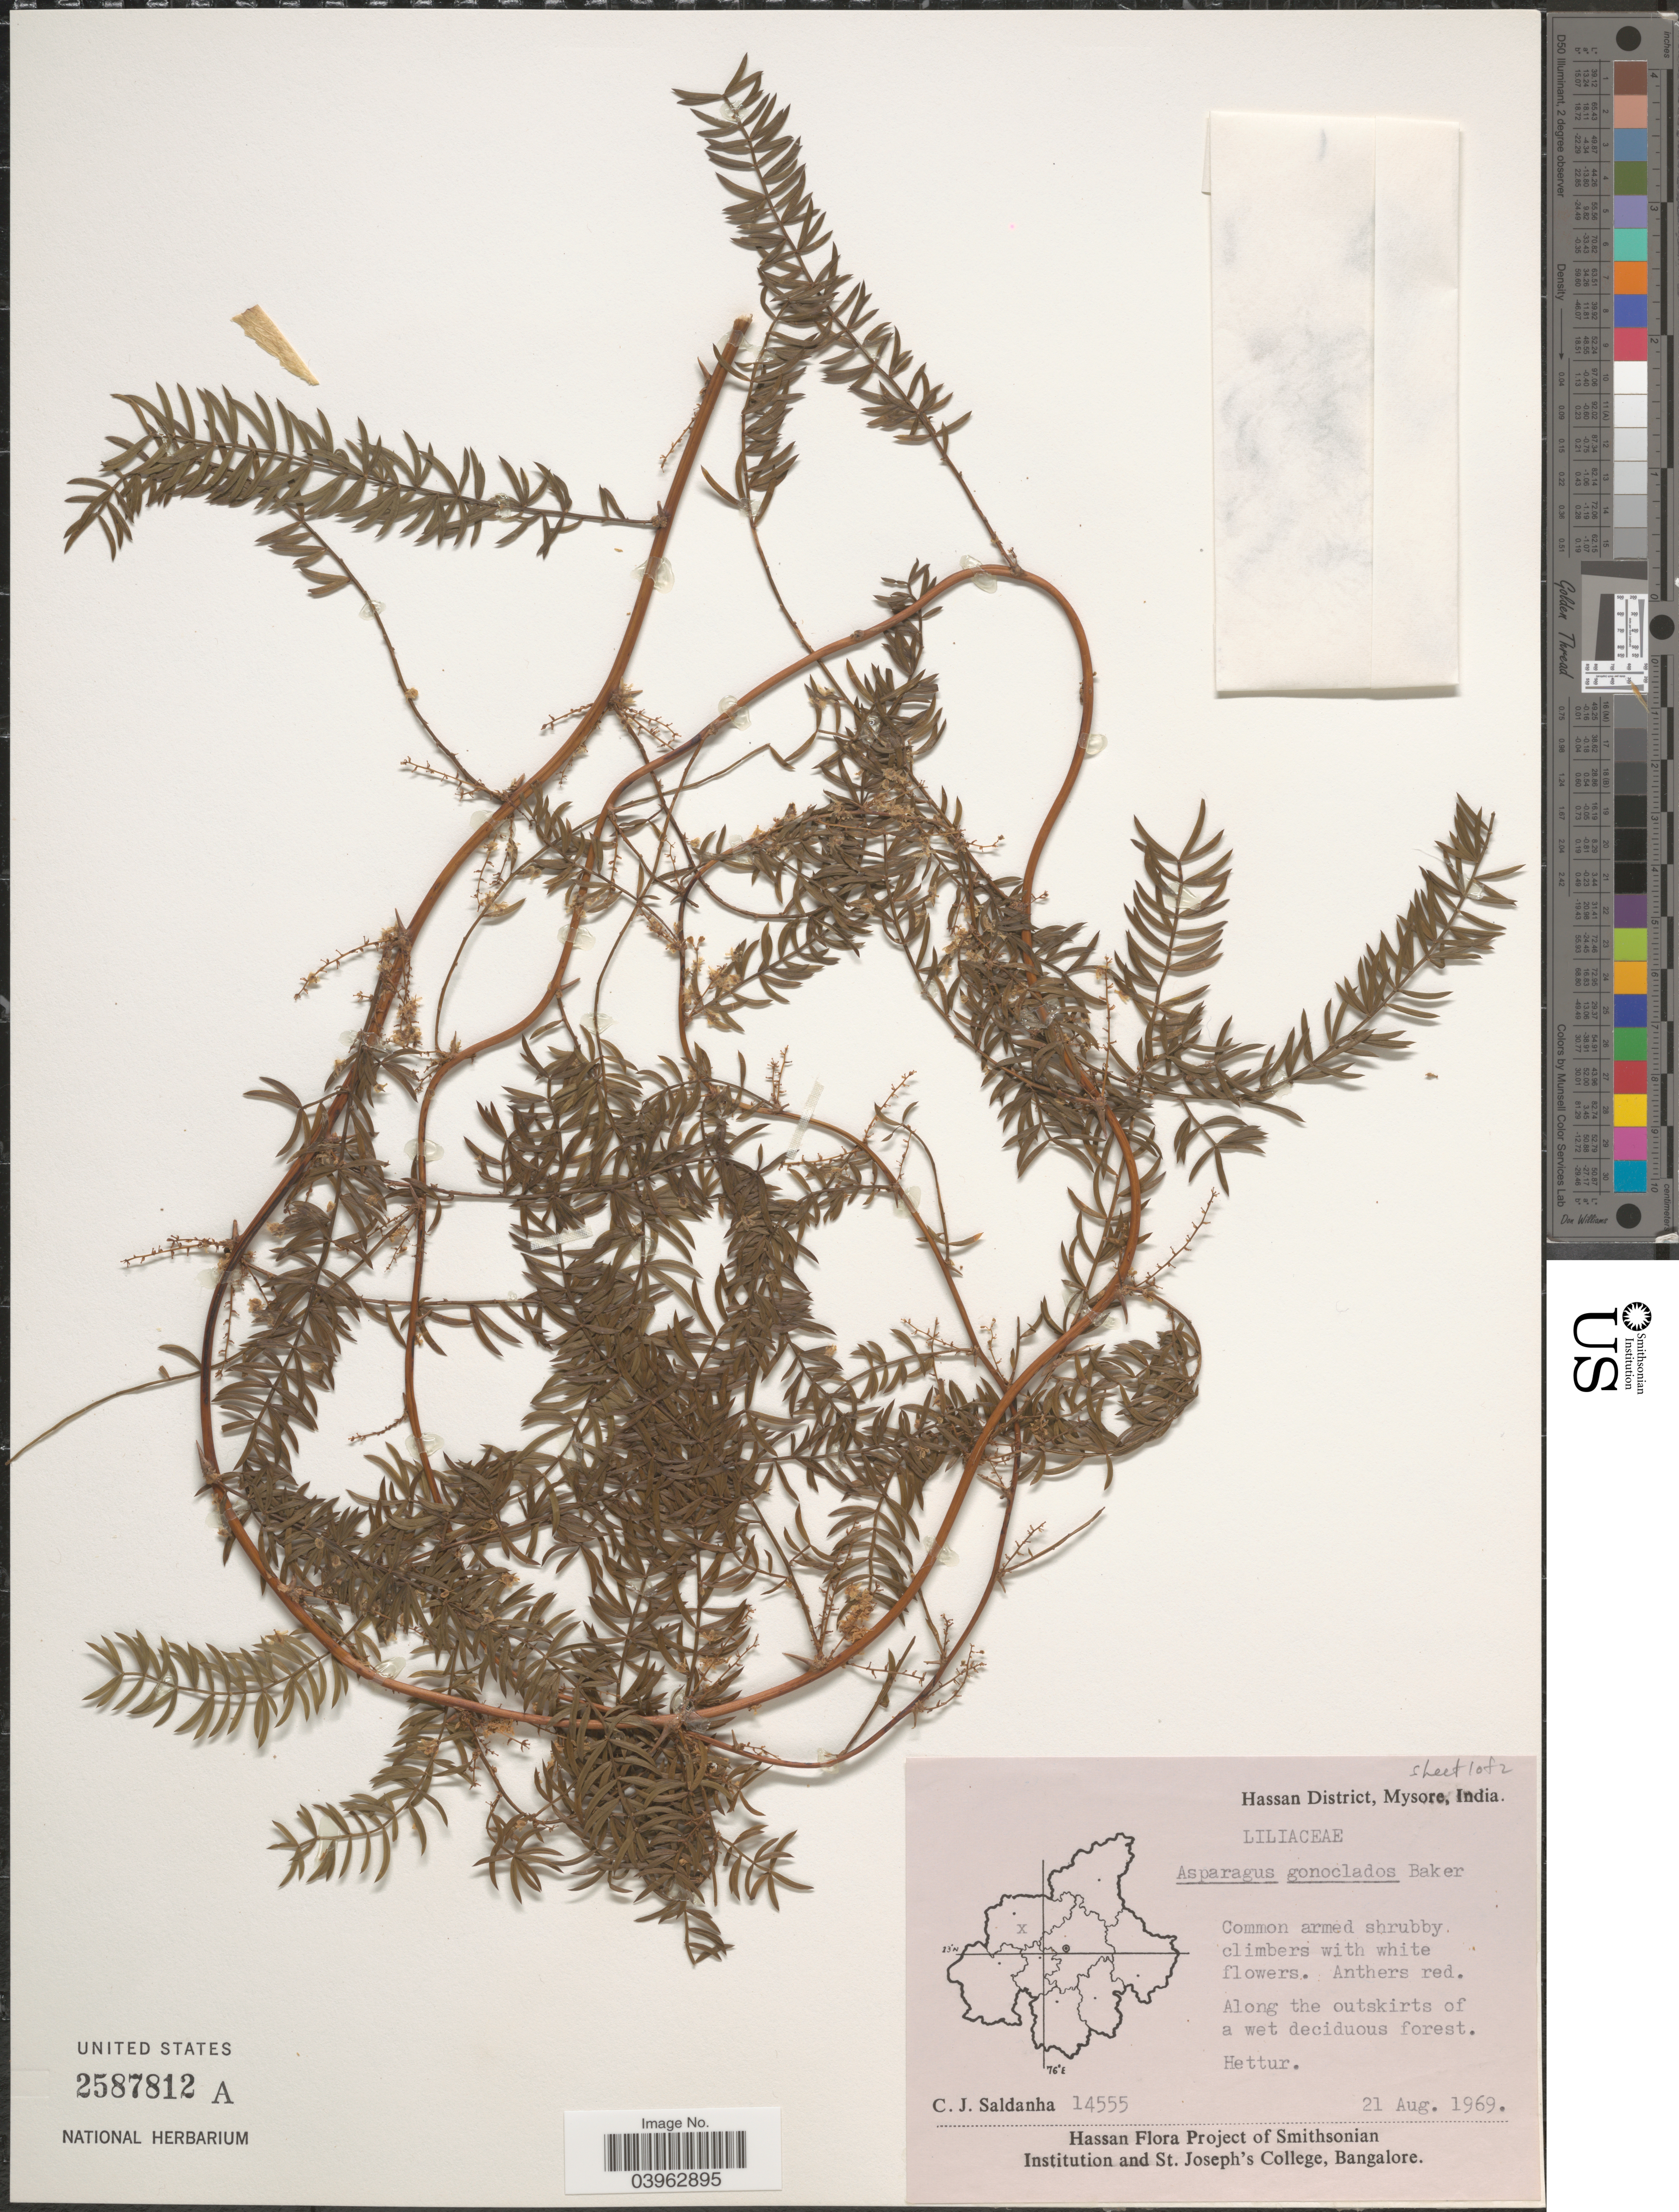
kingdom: Plantae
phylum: Tracheophyta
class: Liliopsida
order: Asparagales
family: Asparagaceae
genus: Asparagus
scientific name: Asparagus gonoclados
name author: Baker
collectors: C. J. Saldanha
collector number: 14555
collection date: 1969-08-21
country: India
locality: Hassan District, Mysore. Hettur.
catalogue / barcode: US 2587812A